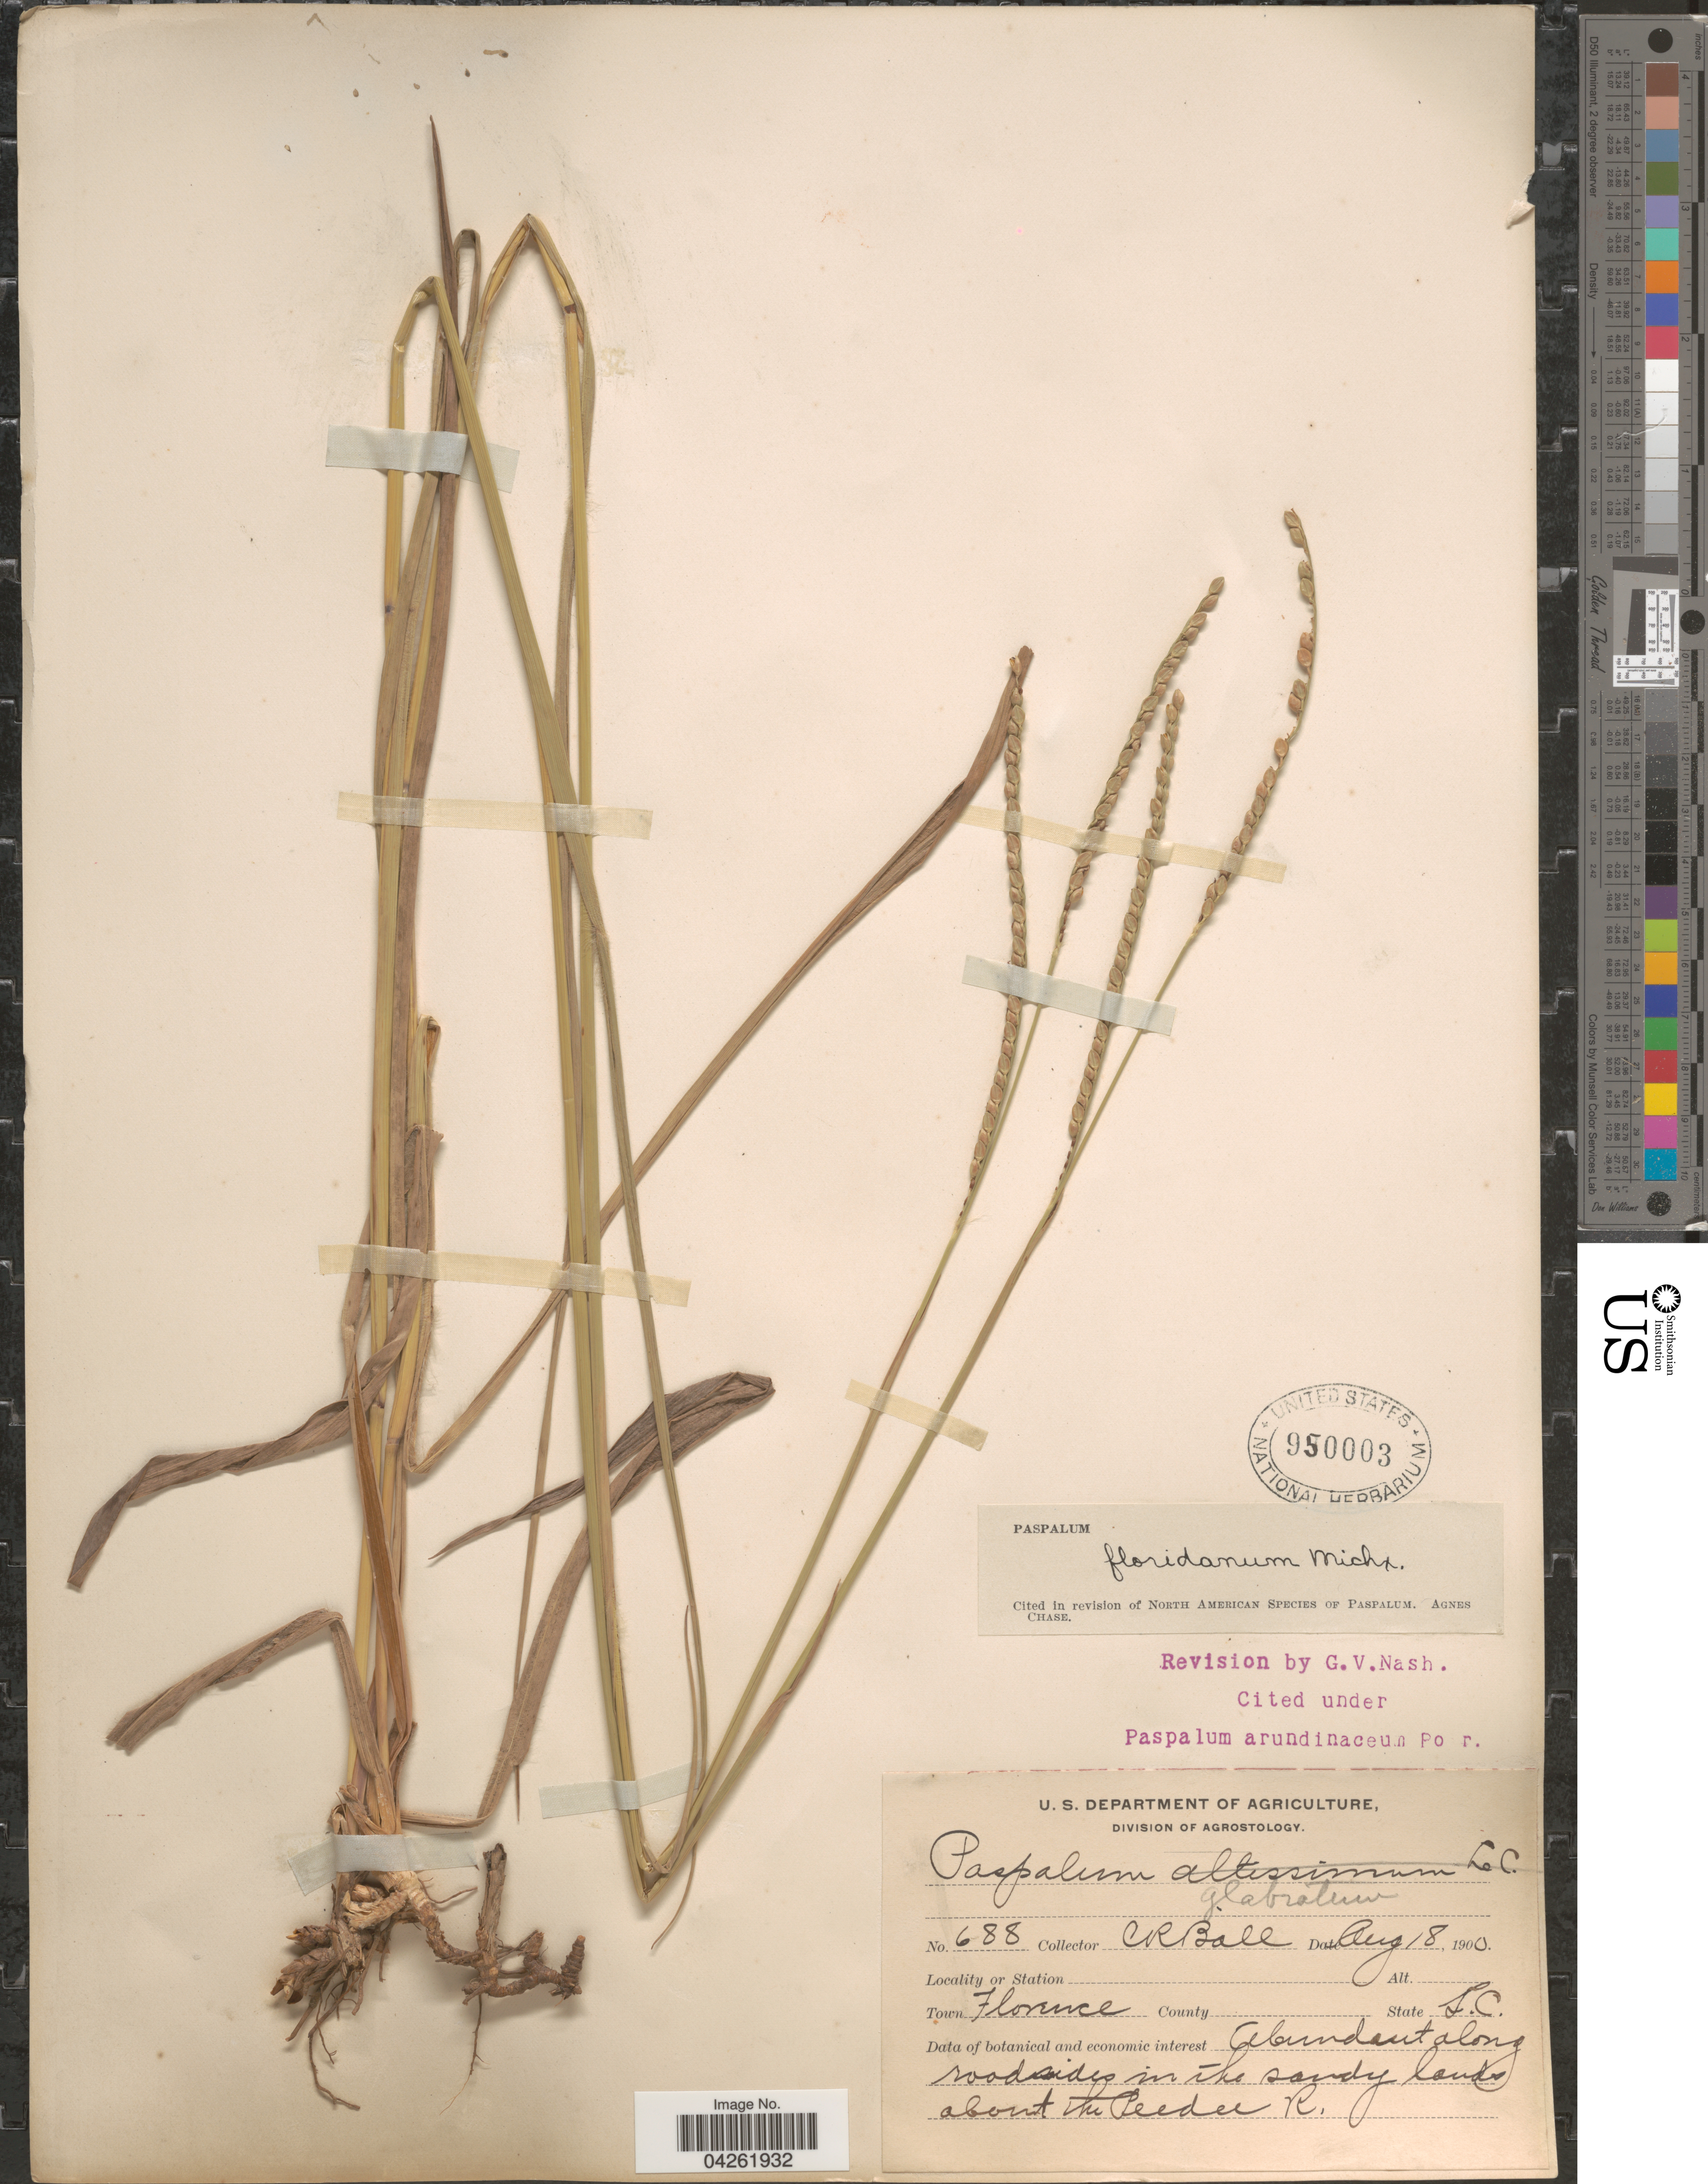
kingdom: Plantae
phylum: Tracheophyta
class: Liliopsida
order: Poales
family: Poaceae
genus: Paspalum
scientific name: Paspalum floridanum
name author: Michx.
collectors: C. R. Ball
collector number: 688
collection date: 1990-08-18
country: United States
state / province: South Carolina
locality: Town Florence. In the sandy lands about the Peedee R.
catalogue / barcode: US 950003